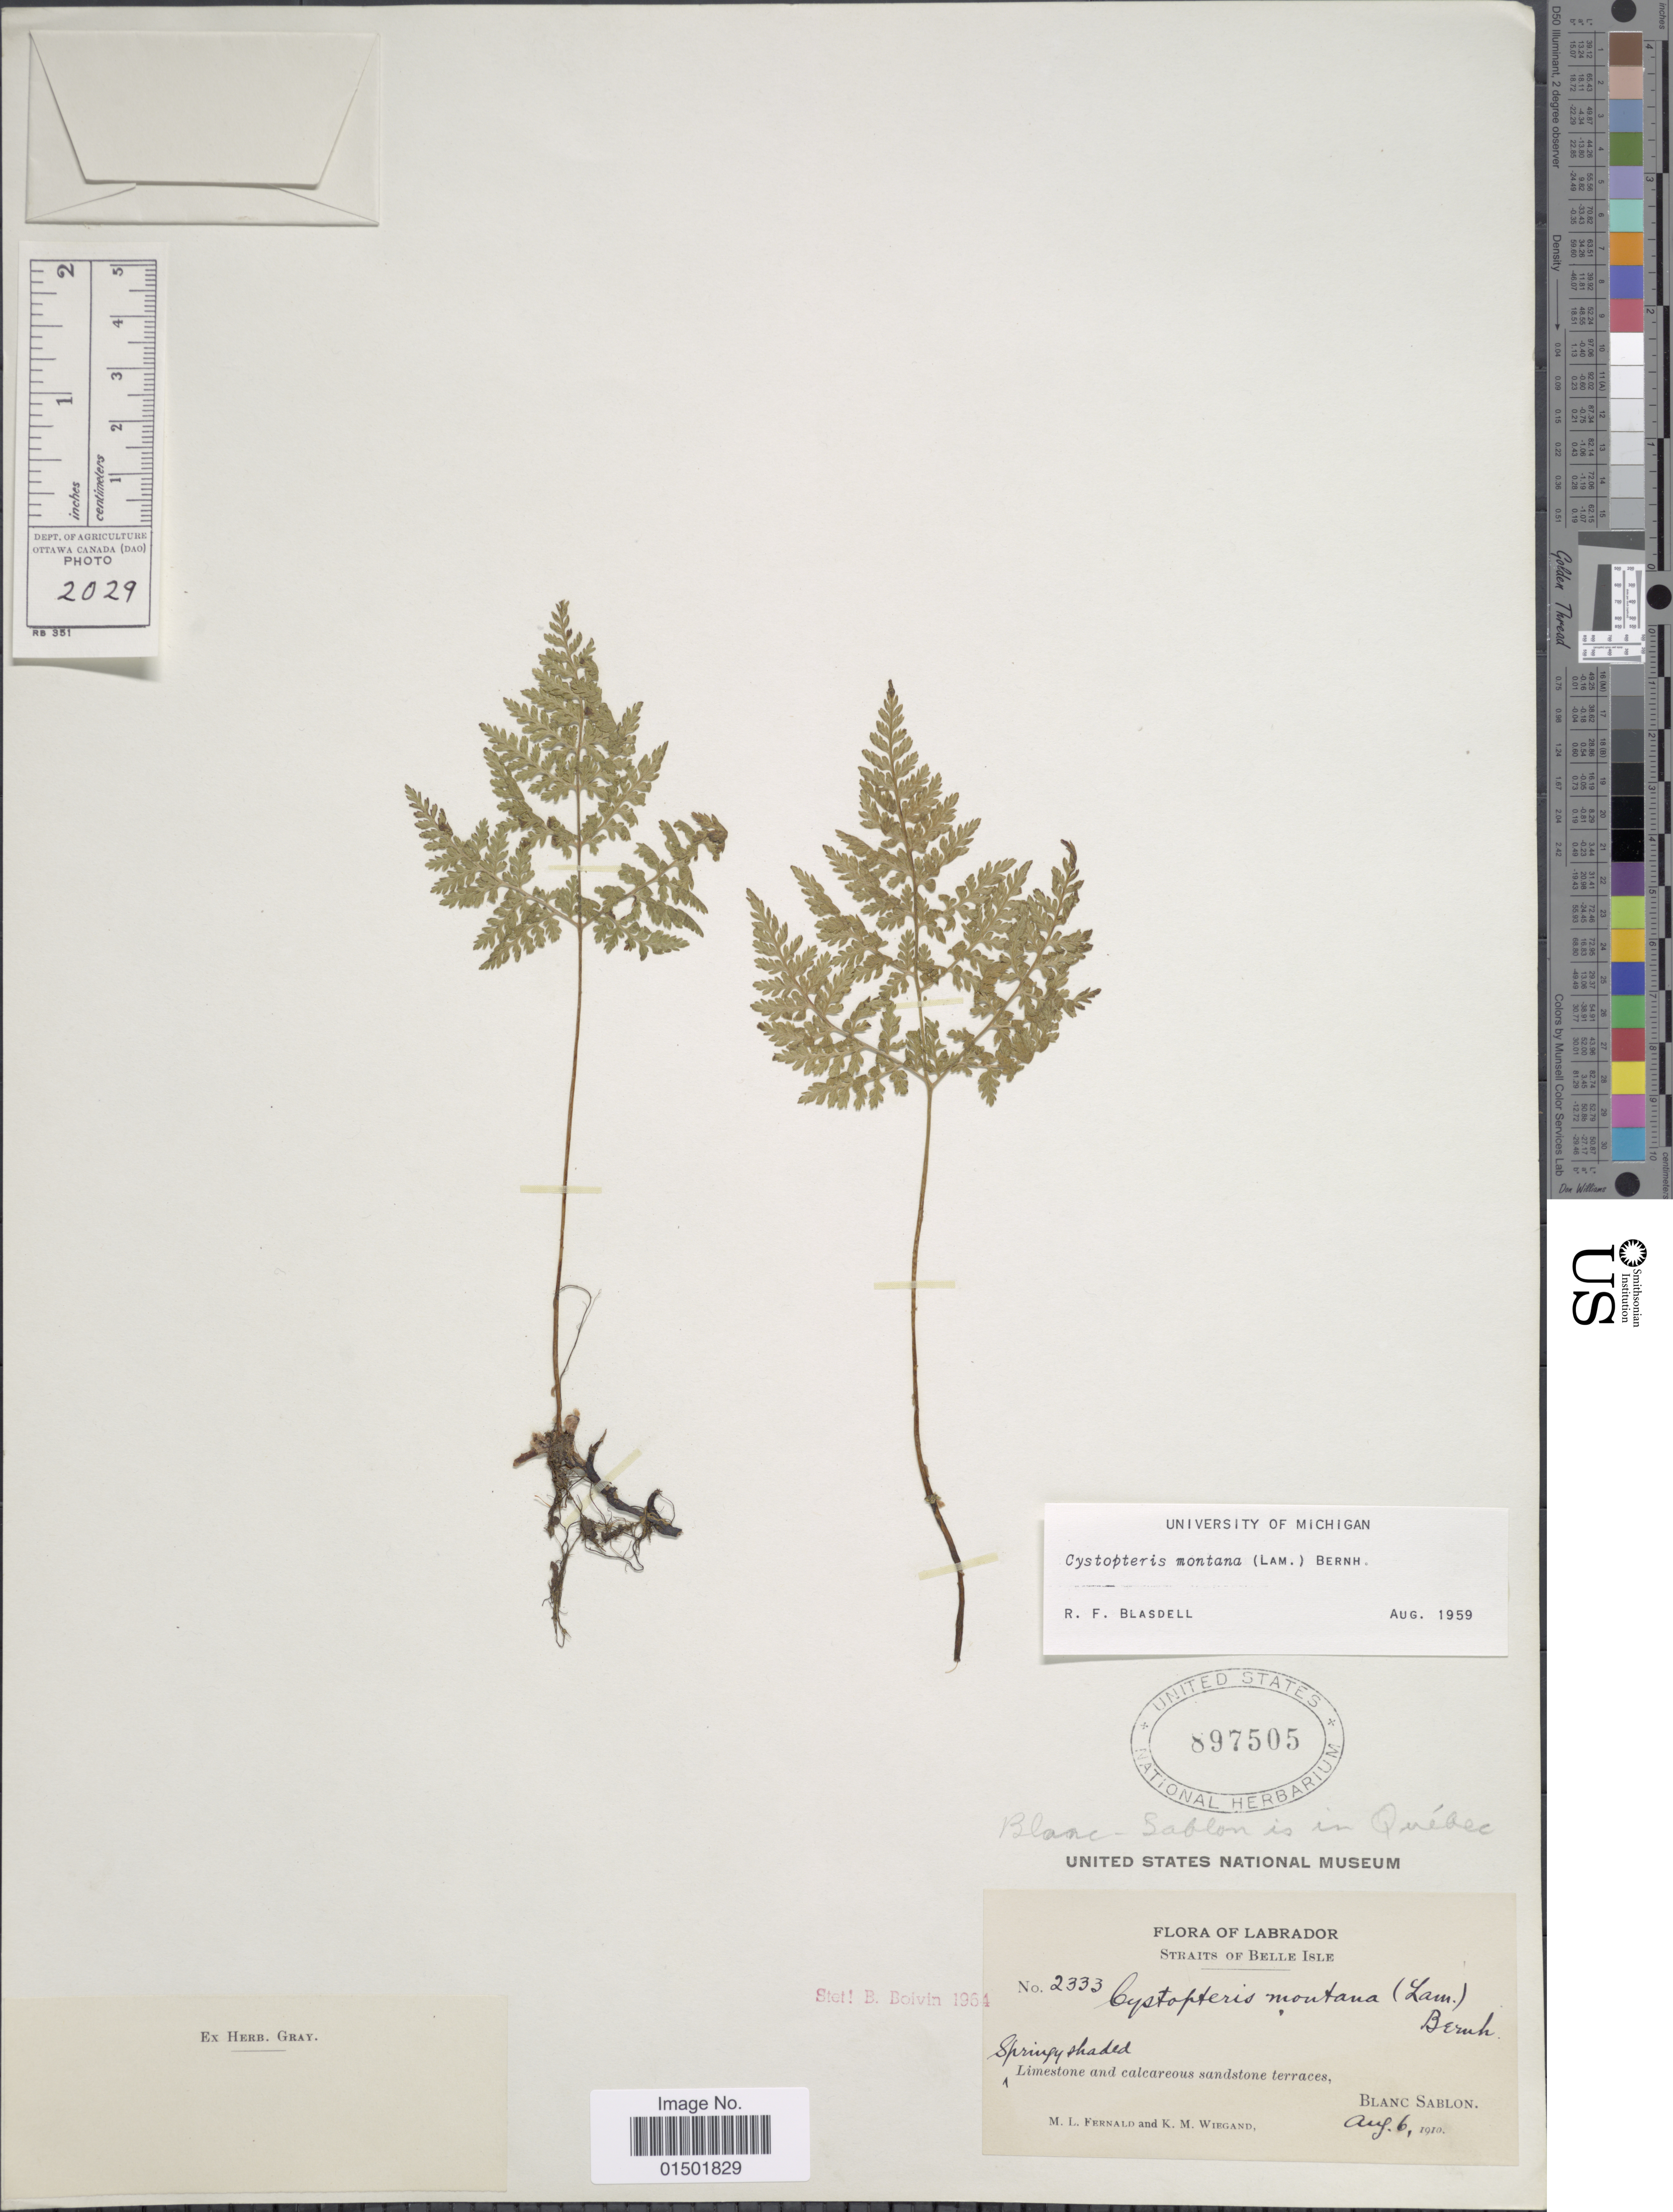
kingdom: Plantae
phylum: Tracheophyta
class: Polypodiopsida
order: Polypodiales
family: Cystopteridaceae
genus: Cystopteris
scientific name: Cystopteris montana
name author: (Lam.) Desv.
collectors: M. L. Fernald & K. M. Wiegand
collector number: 2333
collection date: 1910-08-06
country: Canada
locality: Labrador. Straits of Belle Isle. Spring shaded Limestone and calacareous sandstone terraces, Blanc Sablon. Quebec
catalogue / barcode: US 897505